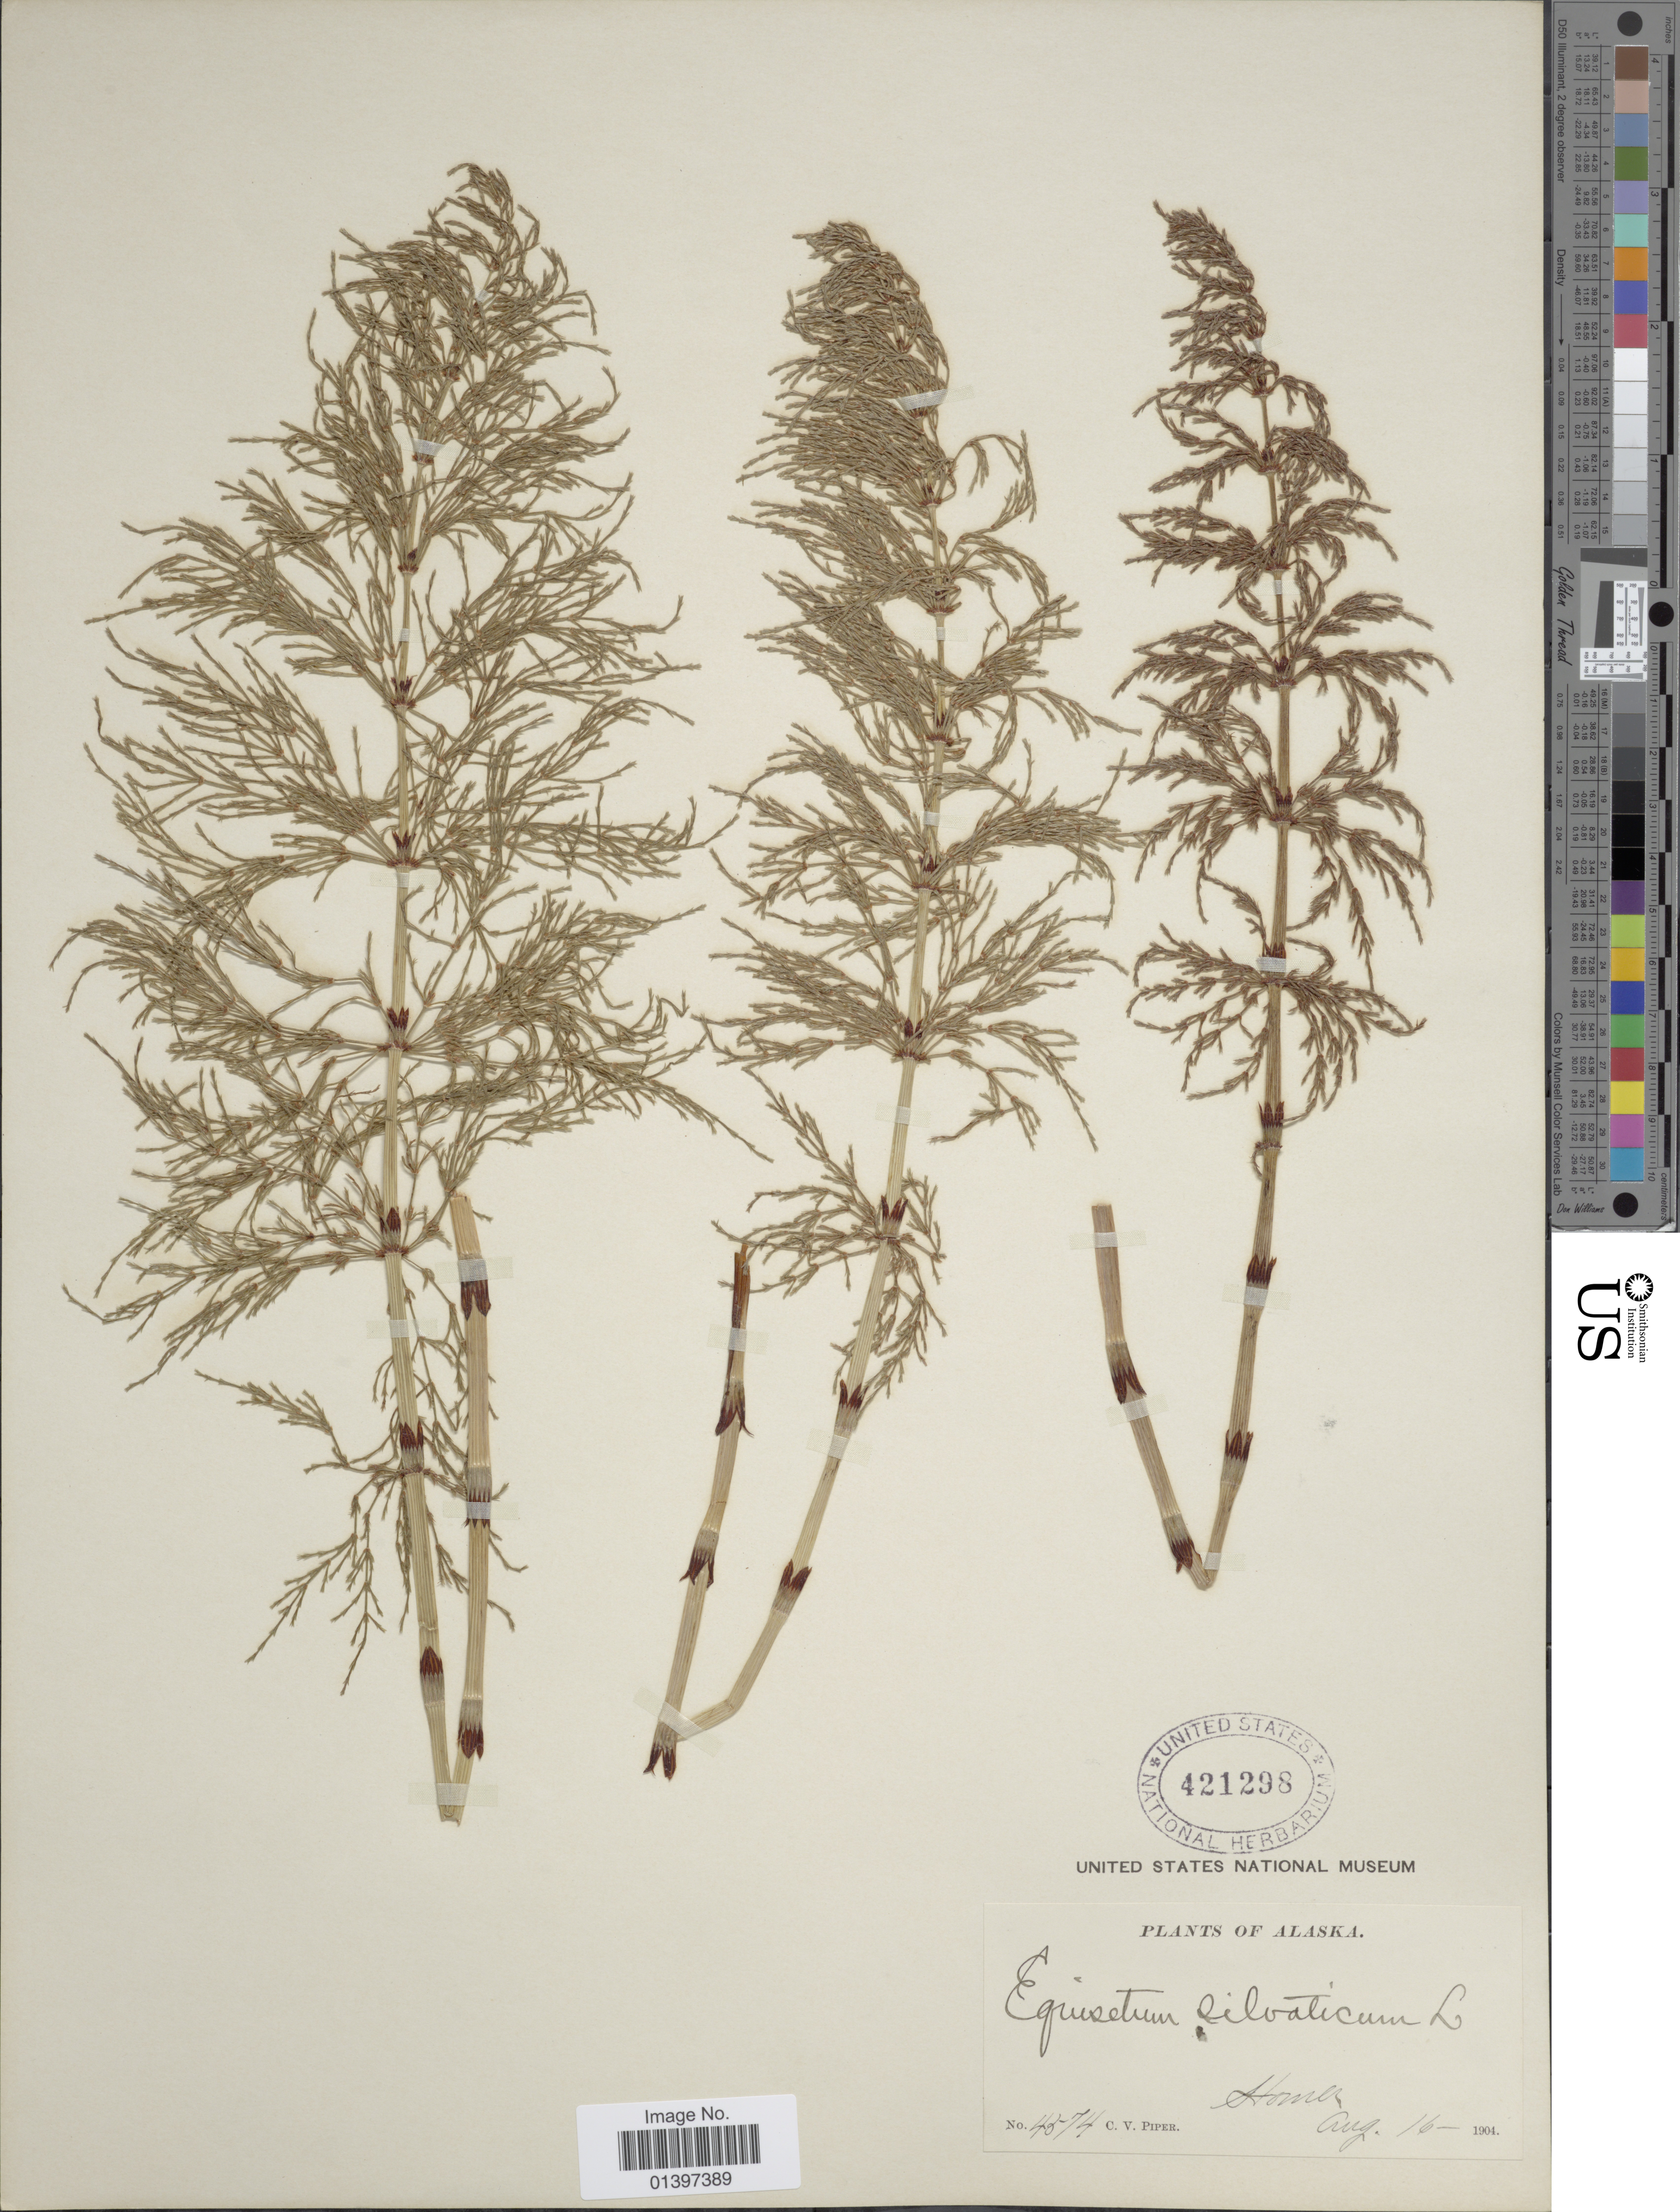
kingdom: Plantae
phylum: Tracheophyta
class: Polypodiopsida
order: Equisetales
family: Equisetaceae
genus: Equisetum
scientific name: Equisetum sylvaticum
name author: L.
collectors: C. V. Piper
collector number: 4574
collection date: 1904-08-16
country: United States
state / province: Alaska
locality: Homer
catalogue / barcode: US 421298